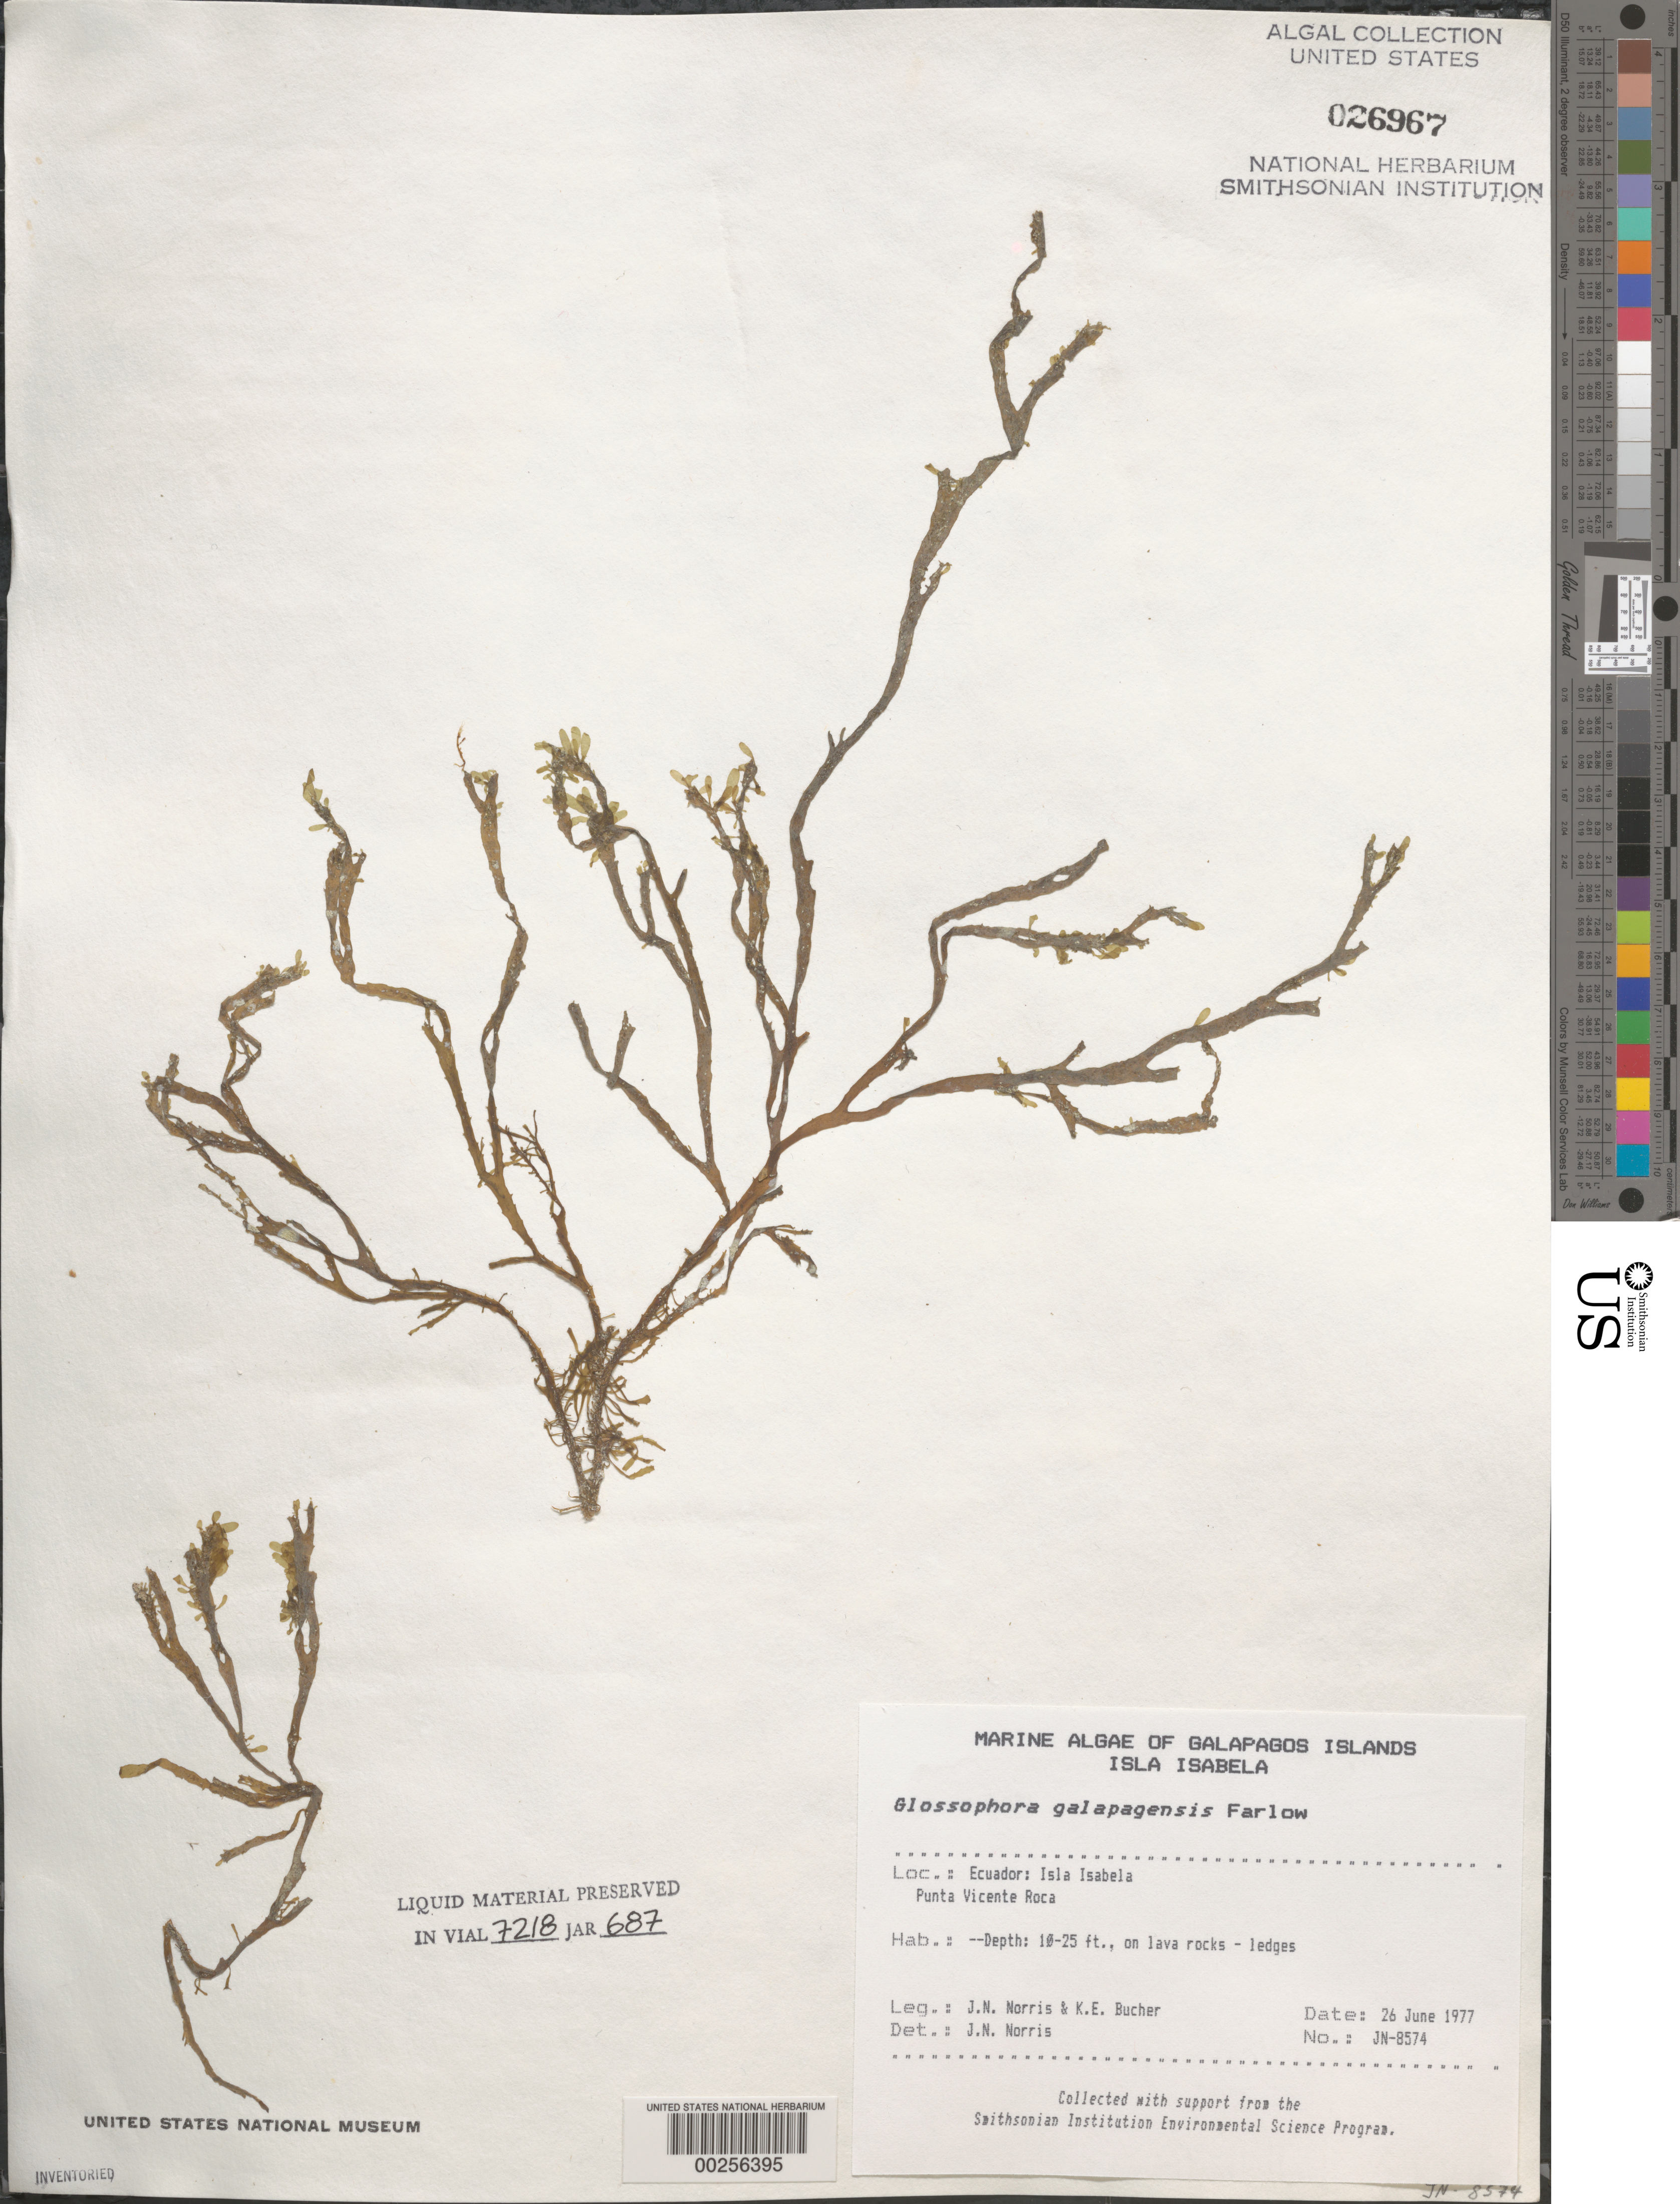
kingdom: Chromista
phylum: Ochrophyta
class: Phaeophyceae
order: Dictyotales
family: Dictyotaceae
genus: Dictyota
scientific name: Dictyota galapagensis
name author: (Farl.) De Clerck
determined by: Algae name updating Project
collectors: J. N. Norris & K. E. Bucher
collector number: JN-8574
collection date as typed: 26 Jun 1977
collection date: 1977-06-26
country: Ecuador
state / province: Colón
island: Isabela [Albemarle]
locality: Punta Vicente Roca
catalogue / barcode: US 26967